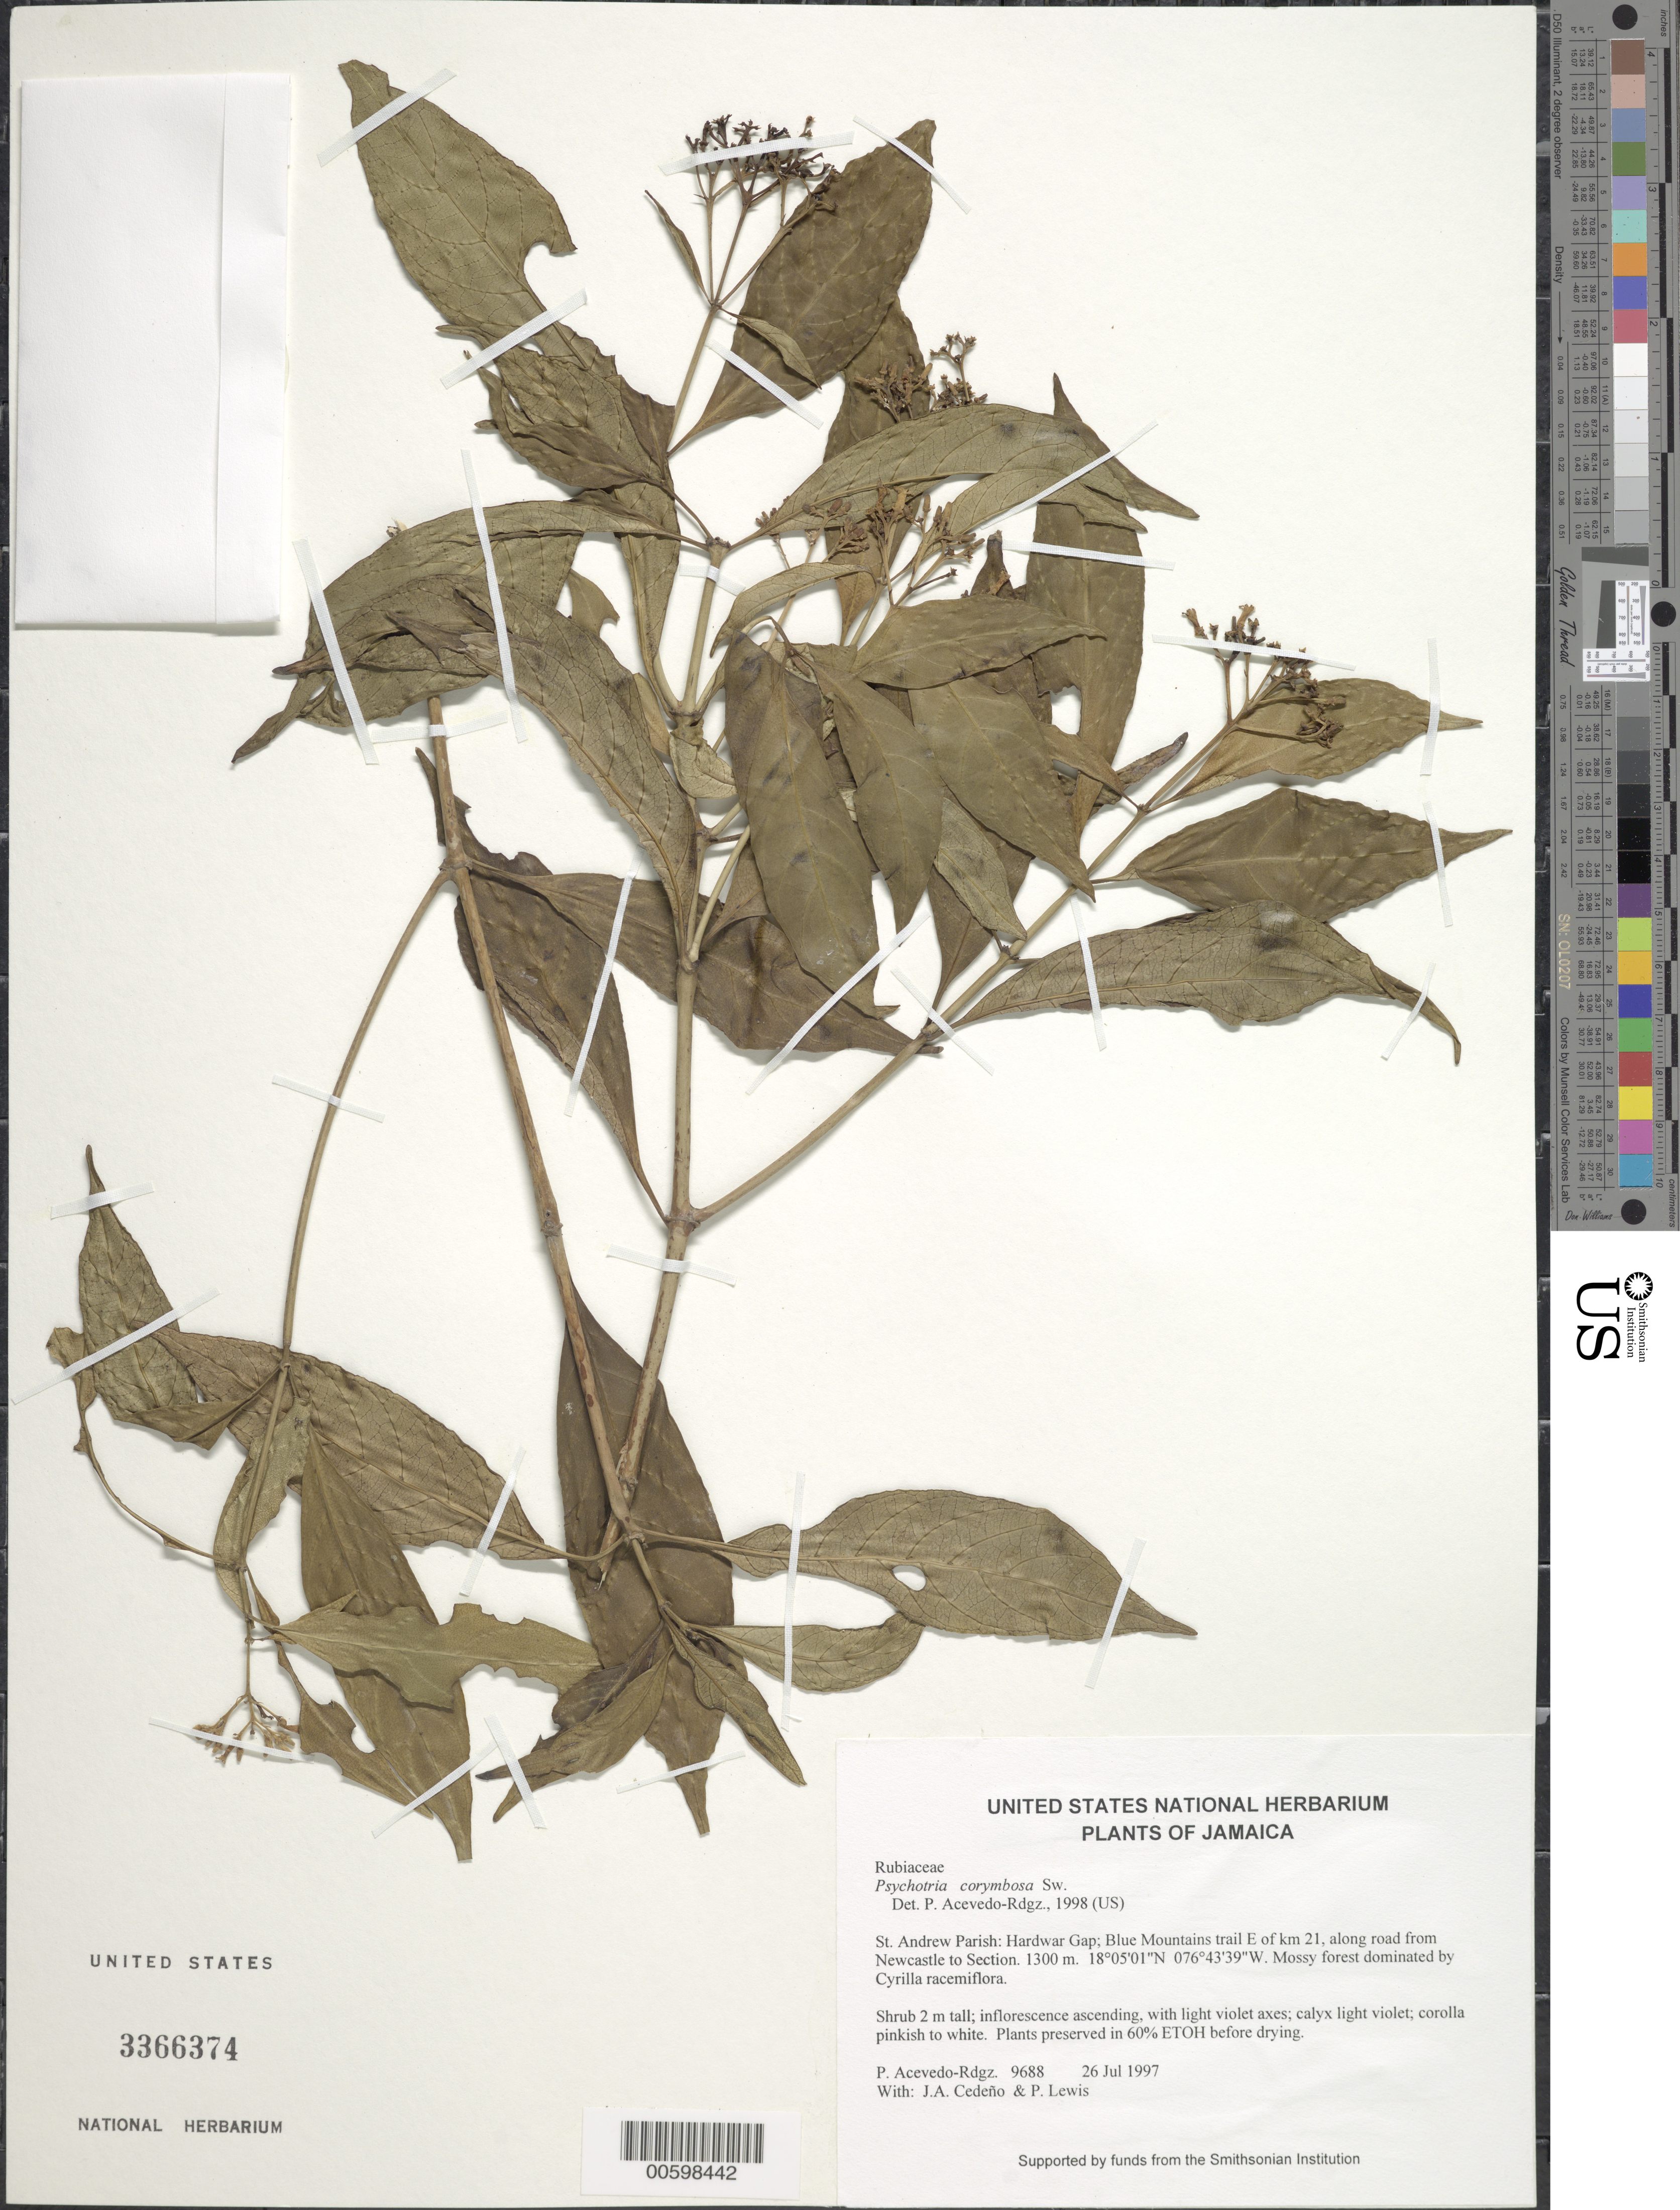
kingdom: Plantae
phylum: Tracheophyta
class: Magnoliopsida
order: Gentianales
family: Rubiaceae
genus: Psychotria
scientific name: Psychotria corymbosa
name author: Sw.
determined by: Acevedo-Rodríguez, P., (BOT), Smithsonian Institution - National Museum of Natural History (UNITED STATES)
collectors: P. Acevedo-Rodr., J. A. Cedeño M. & P. Lewis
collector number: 9688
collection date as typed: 26 Jul 1997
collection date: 1997-07-26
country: Jamaica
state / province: Saint Andrew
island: Jamaica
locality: St. Andrew Parish: Hardwar Gap; Blue Mountains trail E of km 21, along road from Newcastle to Section.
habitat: Mossy forest dominated by Cyrilla racemiflora.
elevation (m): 1300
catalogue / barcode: US 3366374